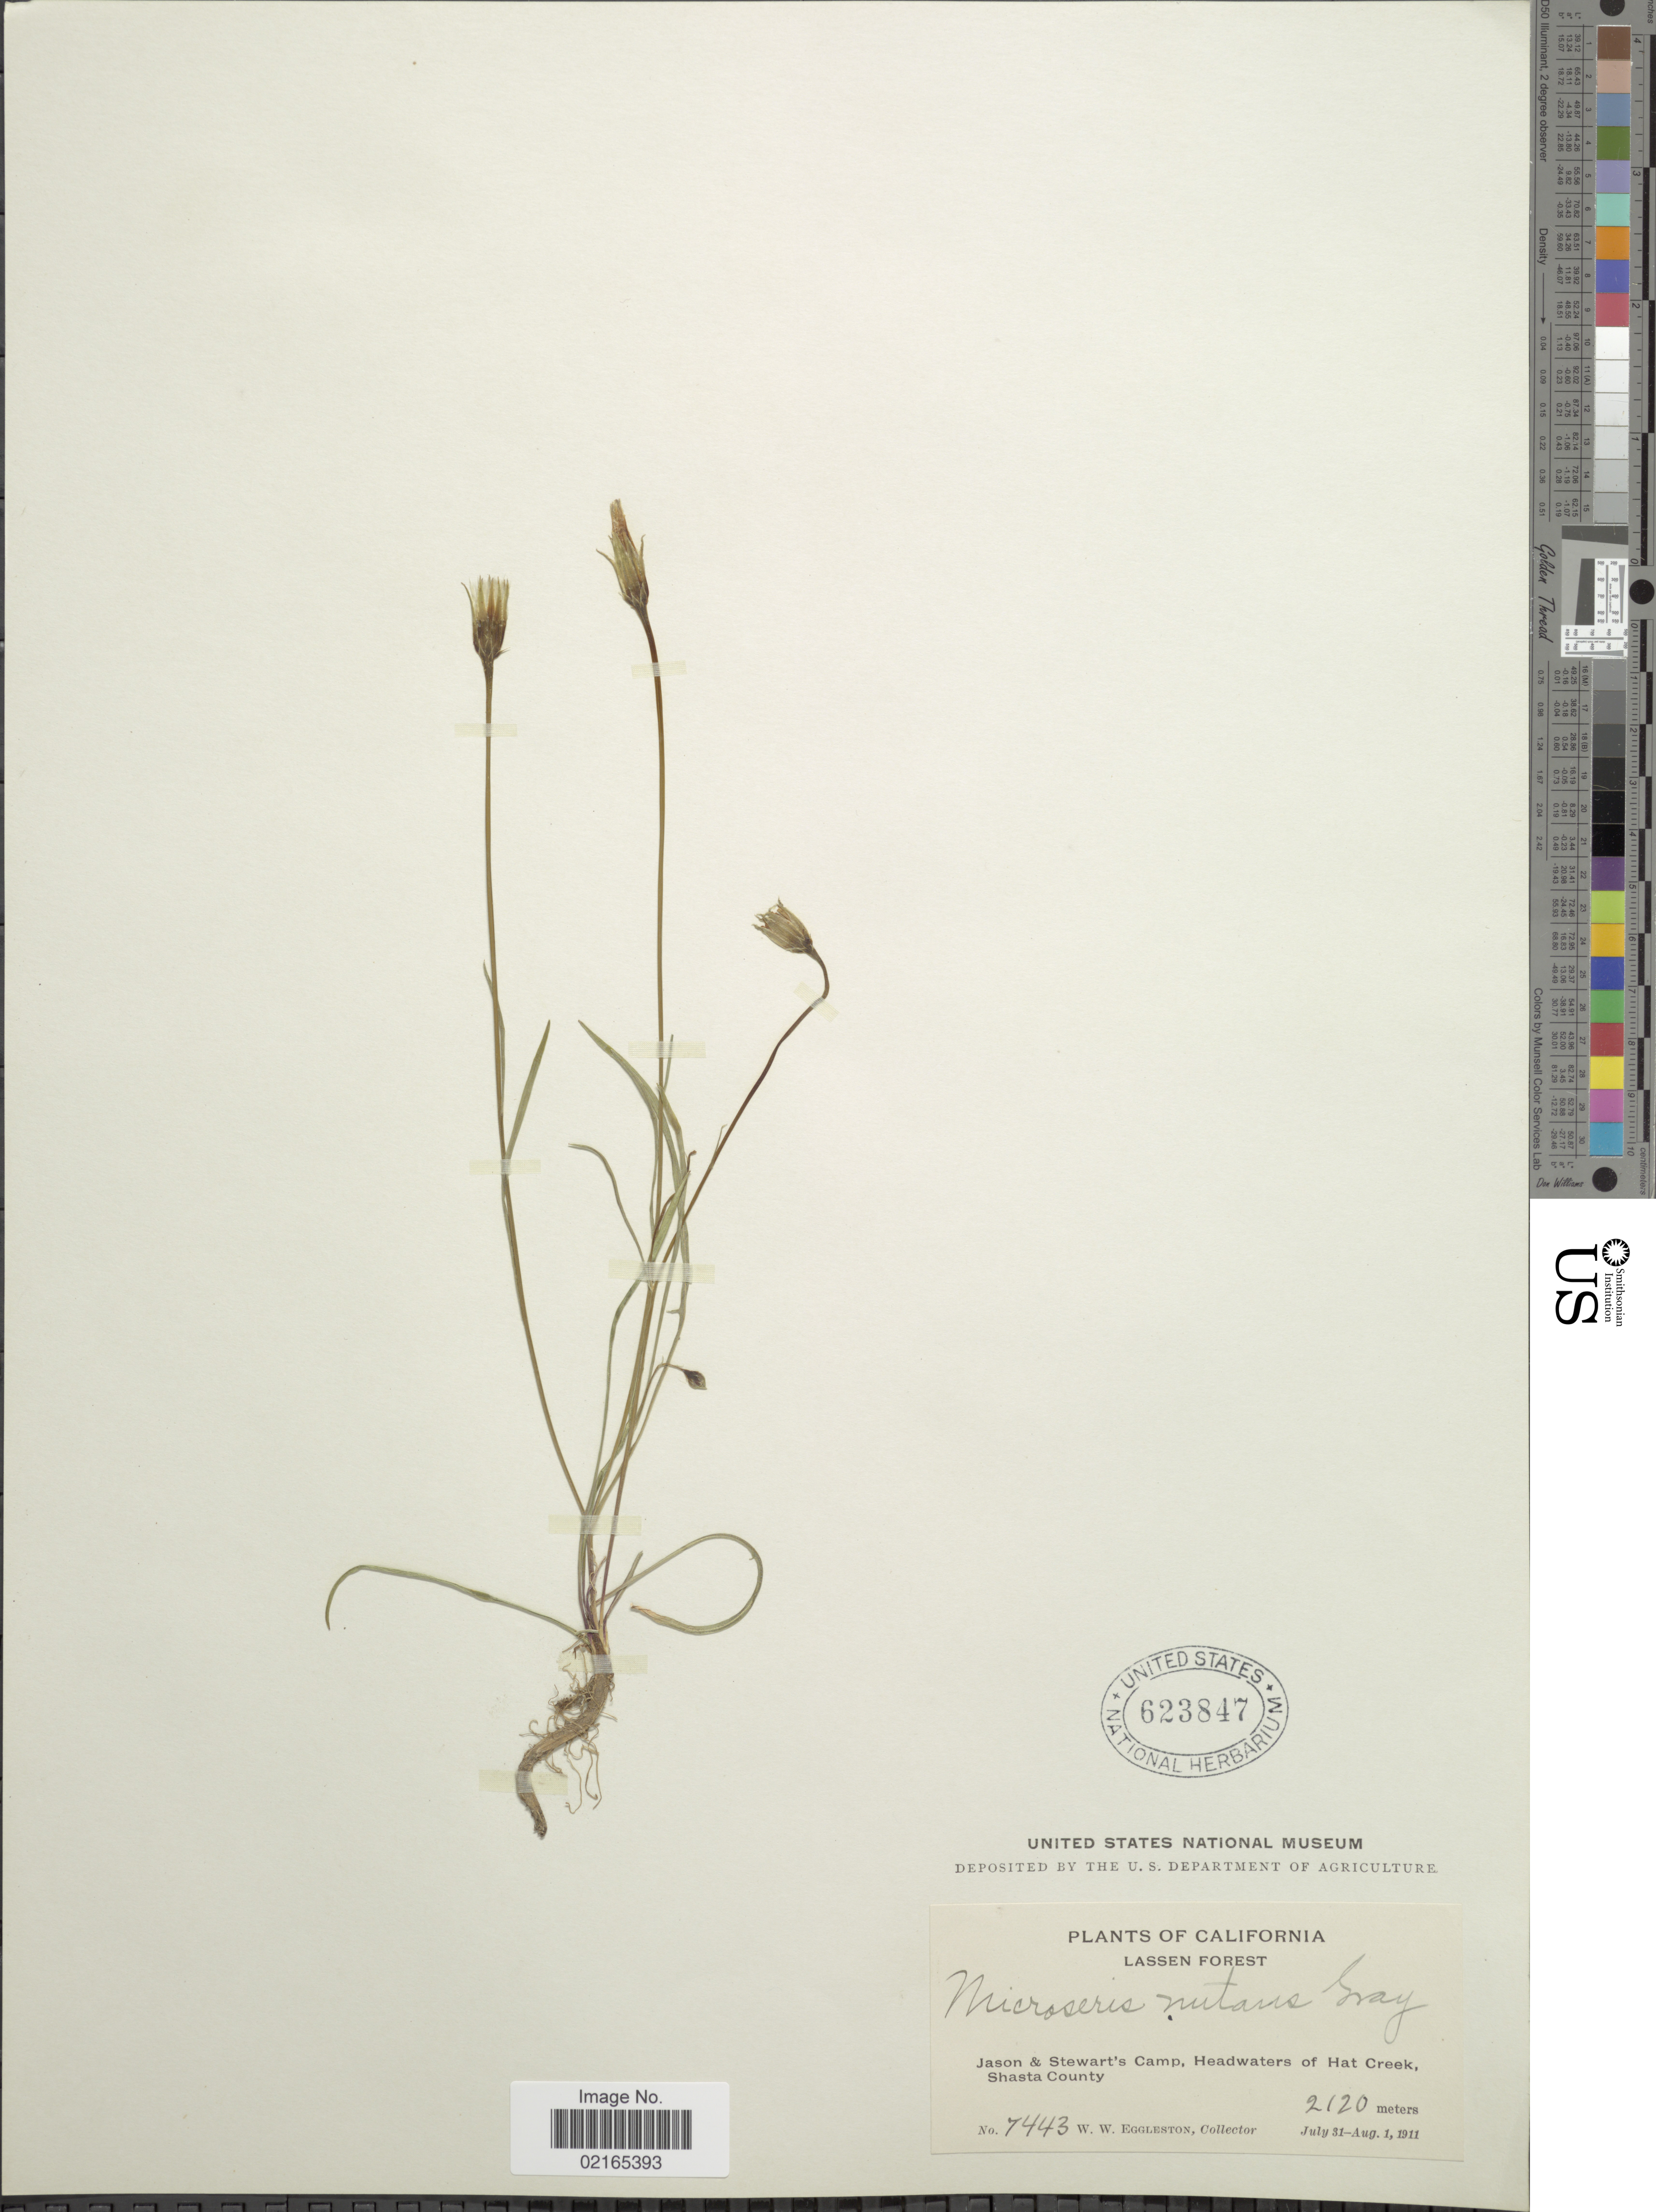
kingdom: Plantae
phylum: Tracheophyta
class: Magnoliopsida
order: Asterales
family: Asteraceae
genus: Microseris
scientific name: Microseris nutans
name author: (Hook.) Sch. Bip.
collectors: W. W. Eggleston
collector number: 7443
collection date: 1911-07-31/1911-08-01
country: United States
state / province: California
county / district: Shasta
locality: Lassen Forest, Jason & Stewart's Camp, Headwaters of Hat Creek, Shasta County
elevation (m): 2120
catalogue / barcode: US 623847